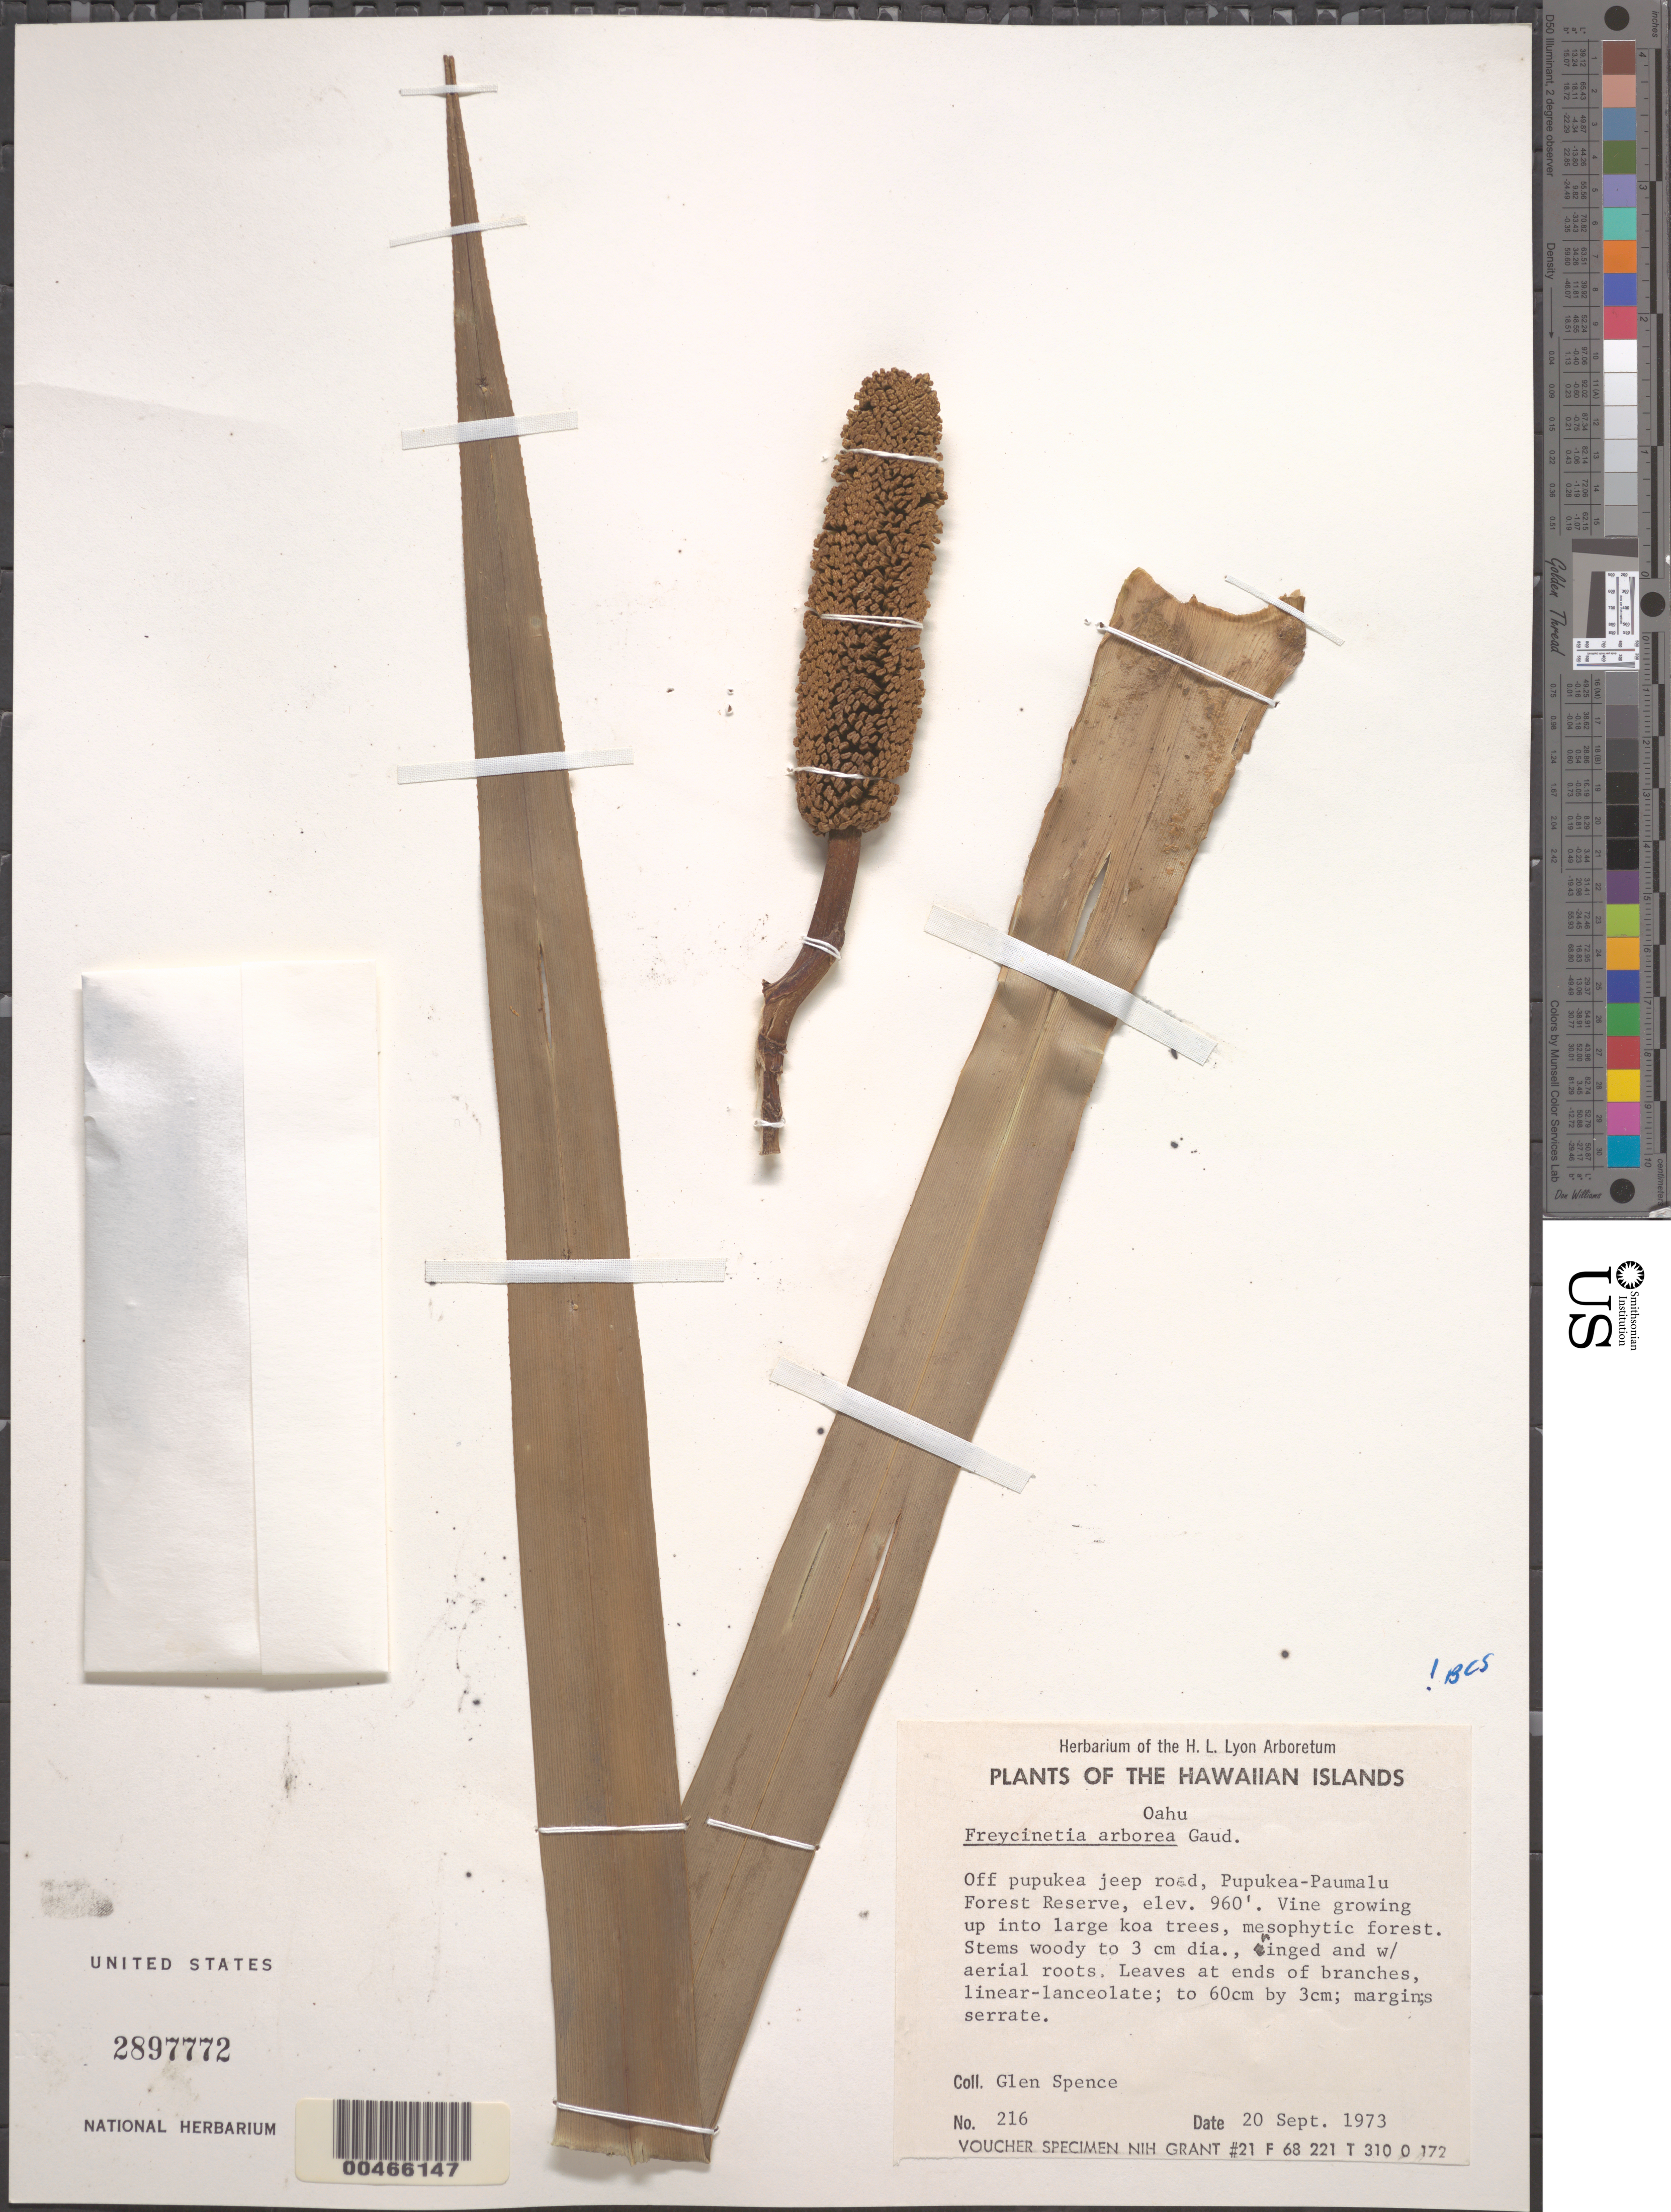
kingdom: Plantae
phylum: Tracheophyta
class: Liliopsida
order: Pandanales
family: Pandanaceae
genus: Freycinetia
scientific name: Freycinetia arborea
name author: Gaudich.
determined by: Stone, Benjamin C.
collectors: G. Spence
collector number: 216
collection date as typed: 20 Sep 1973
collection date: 1973-09-20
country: United States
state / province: Hawaii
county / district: Honolulu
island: Oahu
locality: Off pupukea jeep road, Pupukea-Paumalu Forest Reserve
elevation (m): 293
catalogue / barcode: US 2897772